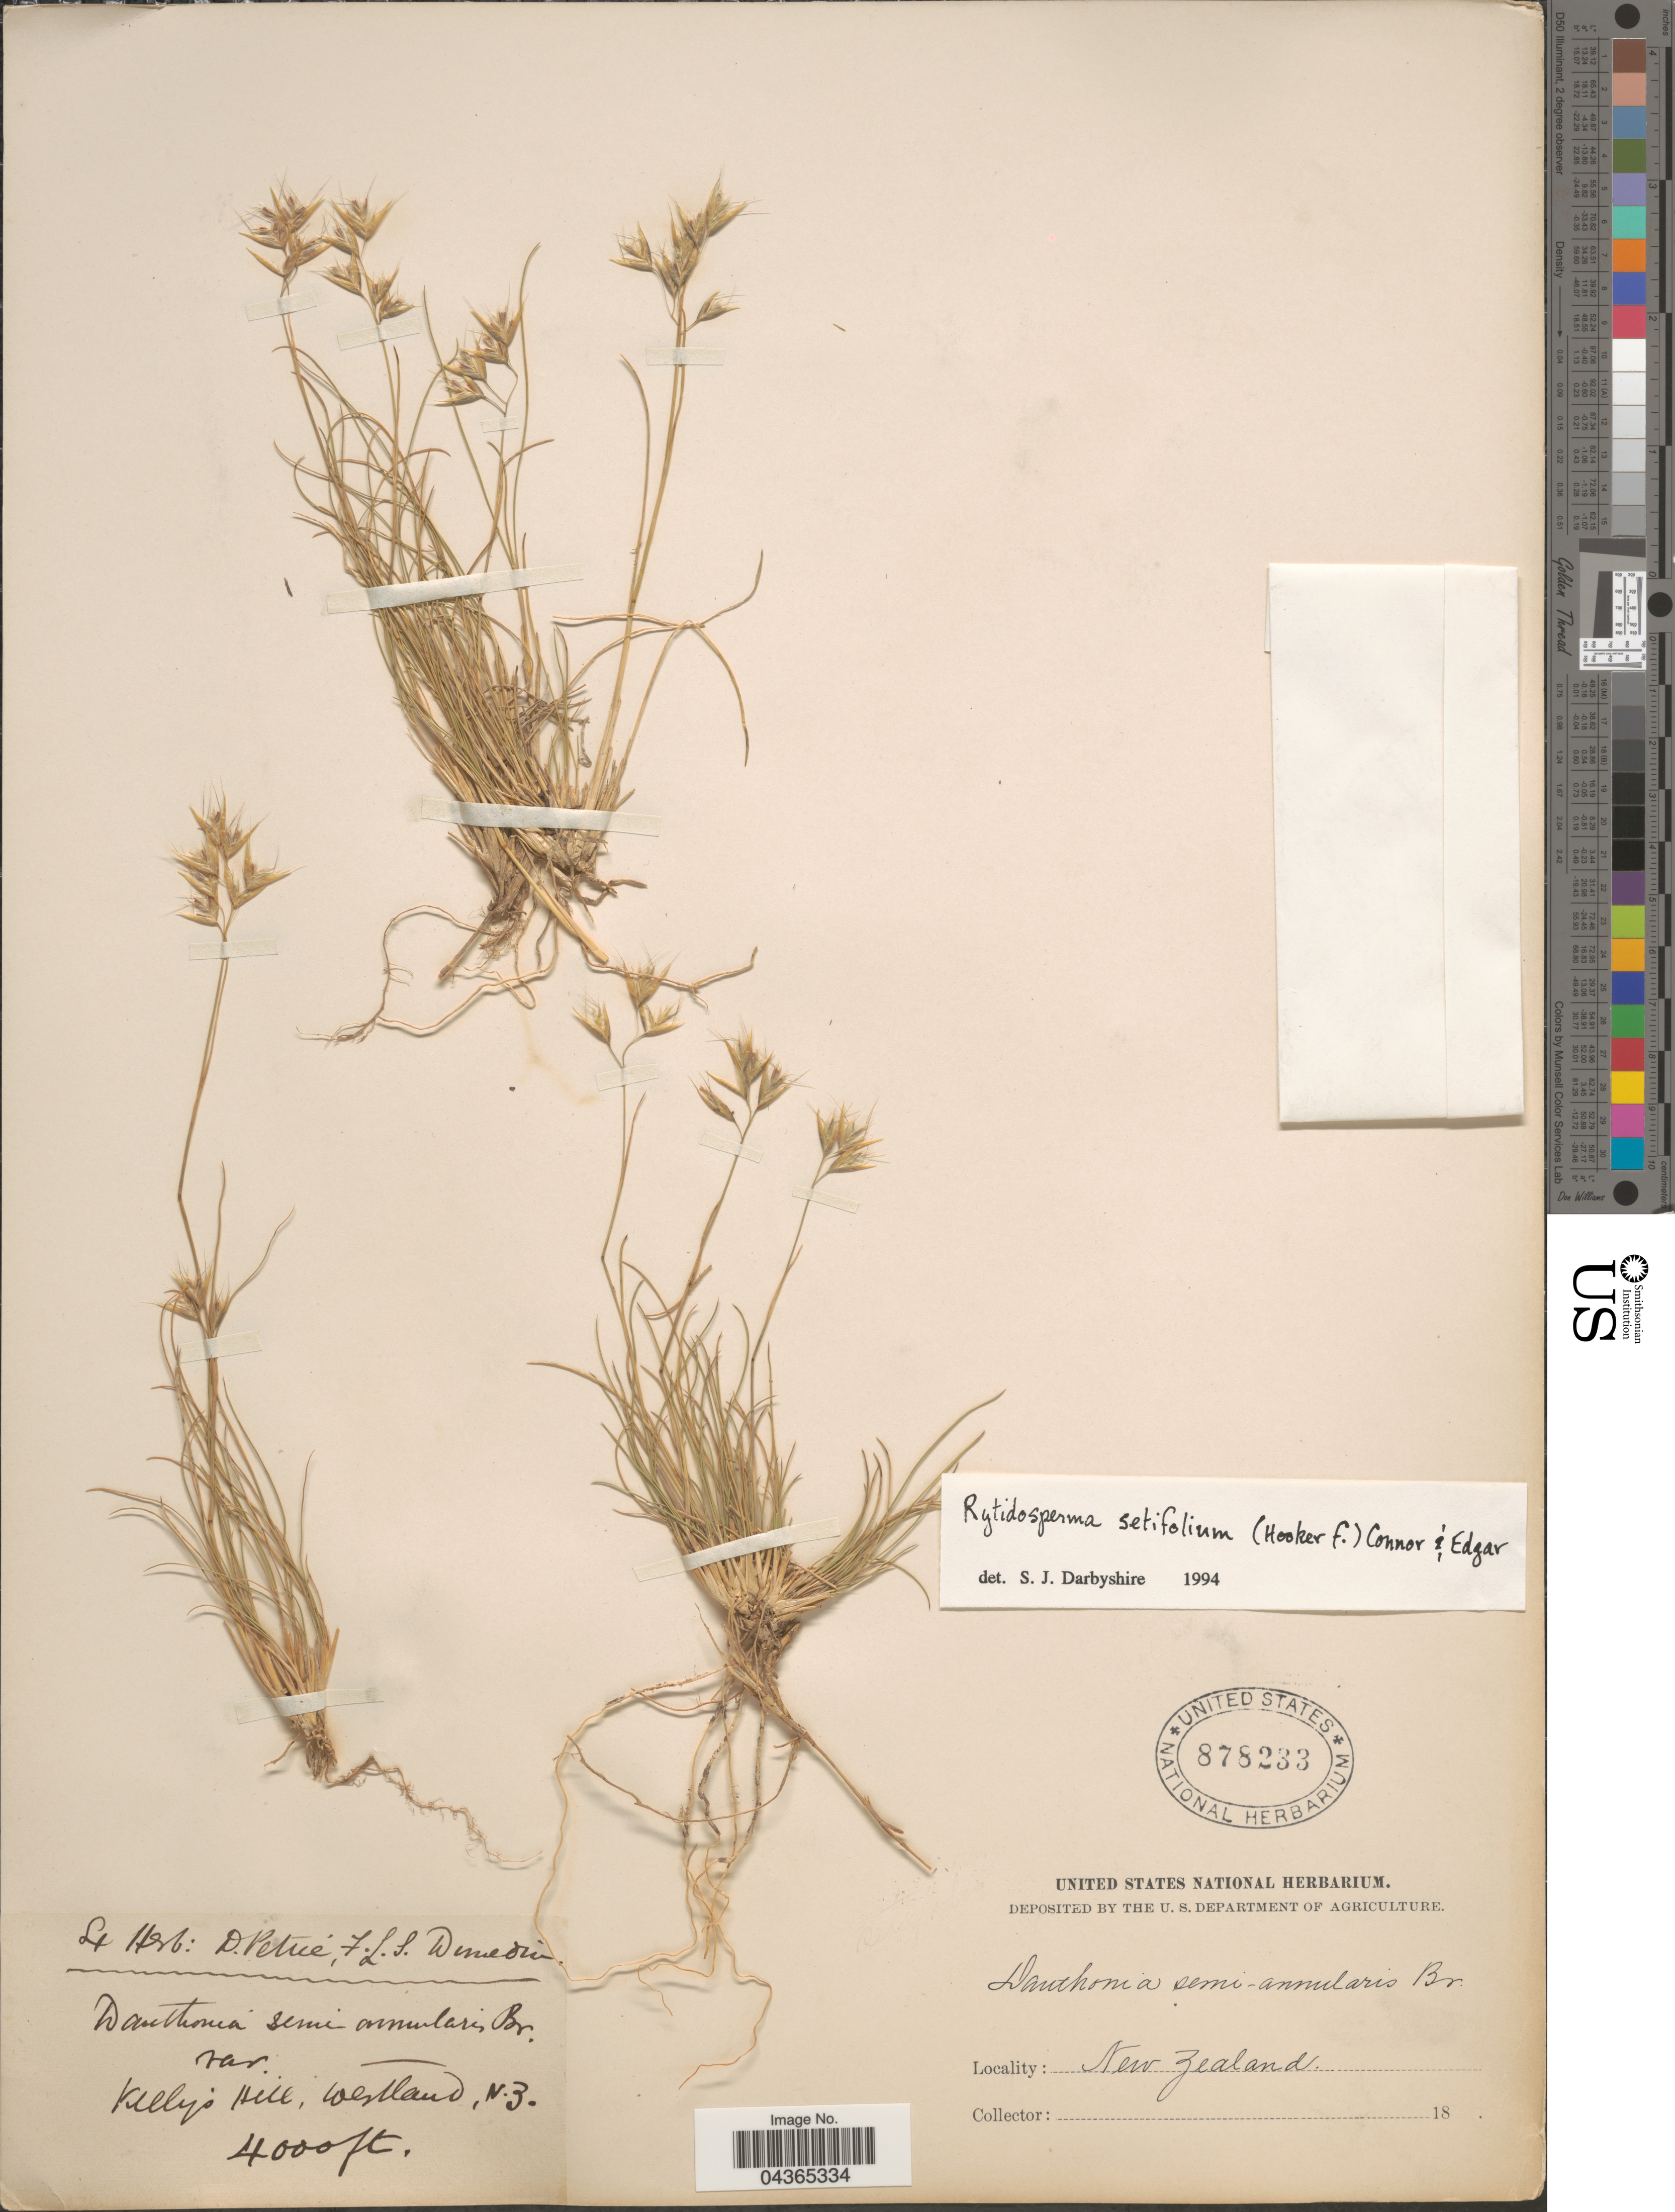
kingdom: Plantae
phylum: Tracheophyta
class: Liliopsida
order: Poales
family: Poaceae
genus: Rytidosperma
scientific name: Rytidosperma setifolium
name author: (Hook. f.) Connor & Edgar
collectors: D. Petrie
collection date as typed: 18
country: New Zealand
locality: Kelly's Hill, Westland.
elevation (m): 1219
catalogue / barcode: US 878233